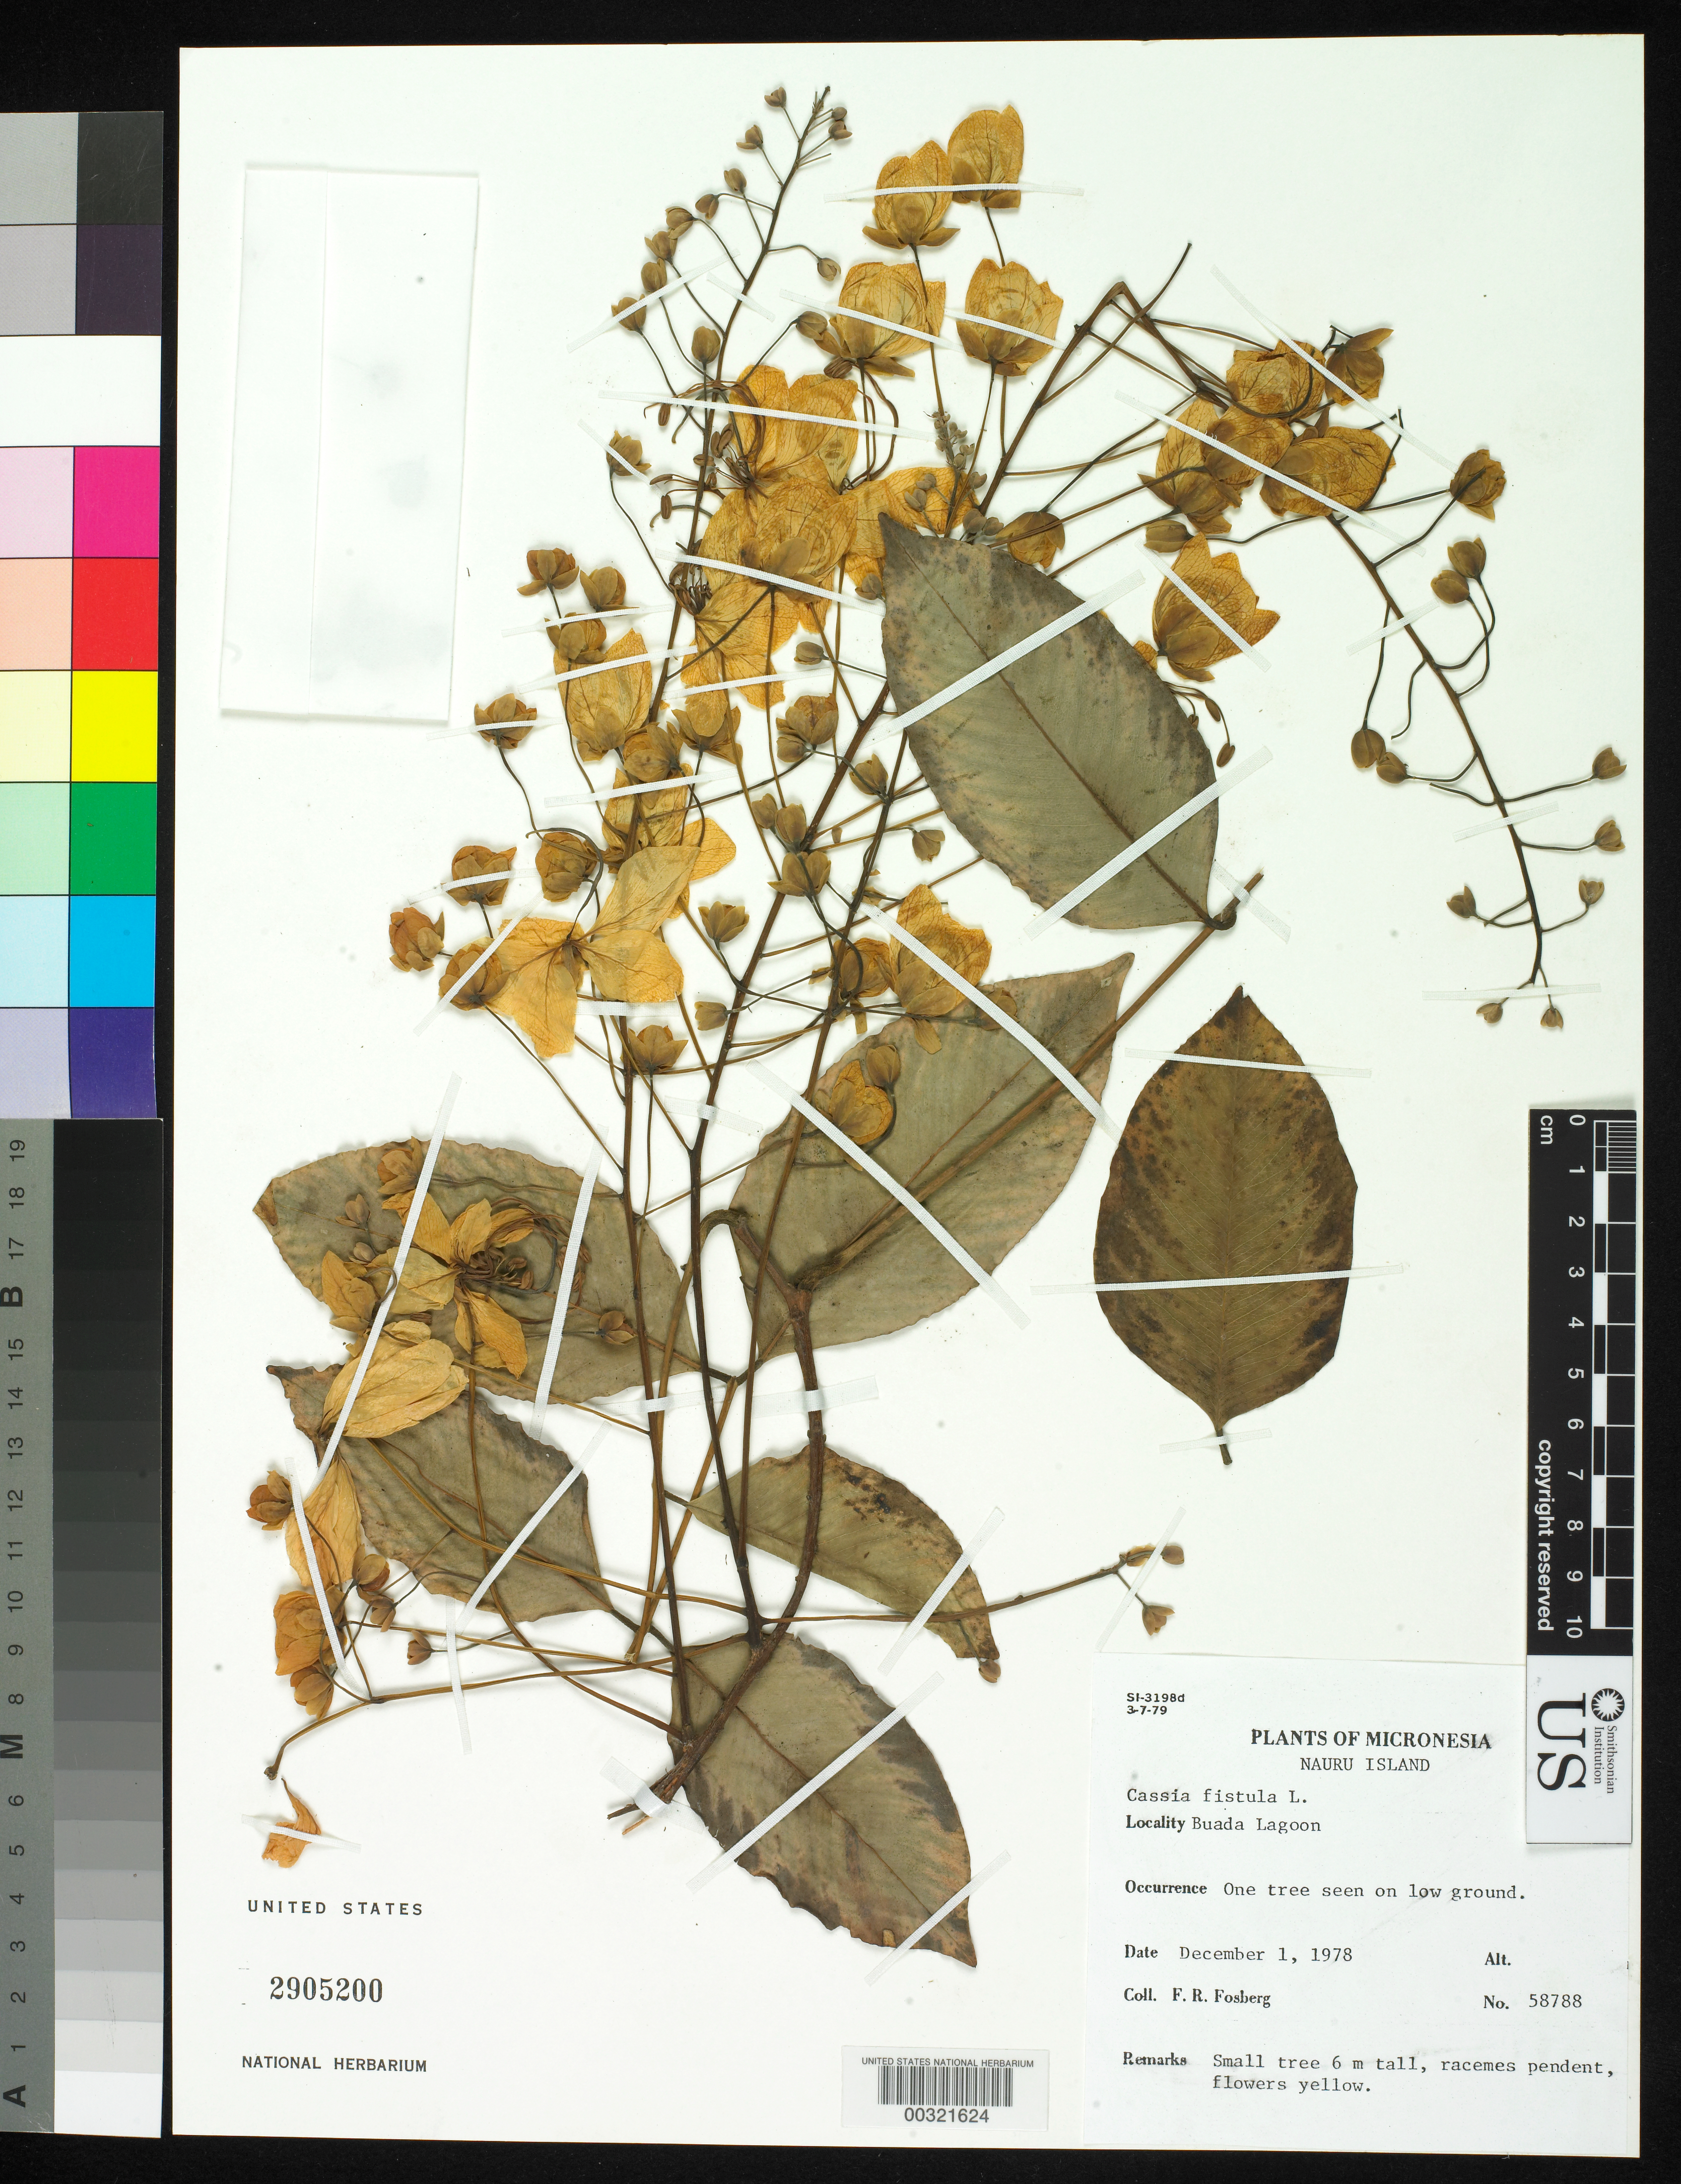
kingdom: Plantae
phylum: Tracheophyta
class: Magnoliopsida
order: Fabales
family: Fabaceae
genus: Cassia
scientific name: Cassia fistula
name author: L.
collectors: F. R. Fosberg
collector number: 58788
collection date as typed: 01 Dec 1978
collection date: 1978-12-01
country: Nauru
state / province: Buada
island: Nauru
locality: Buada lagoon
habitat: Low ground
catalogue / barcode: US 2905200